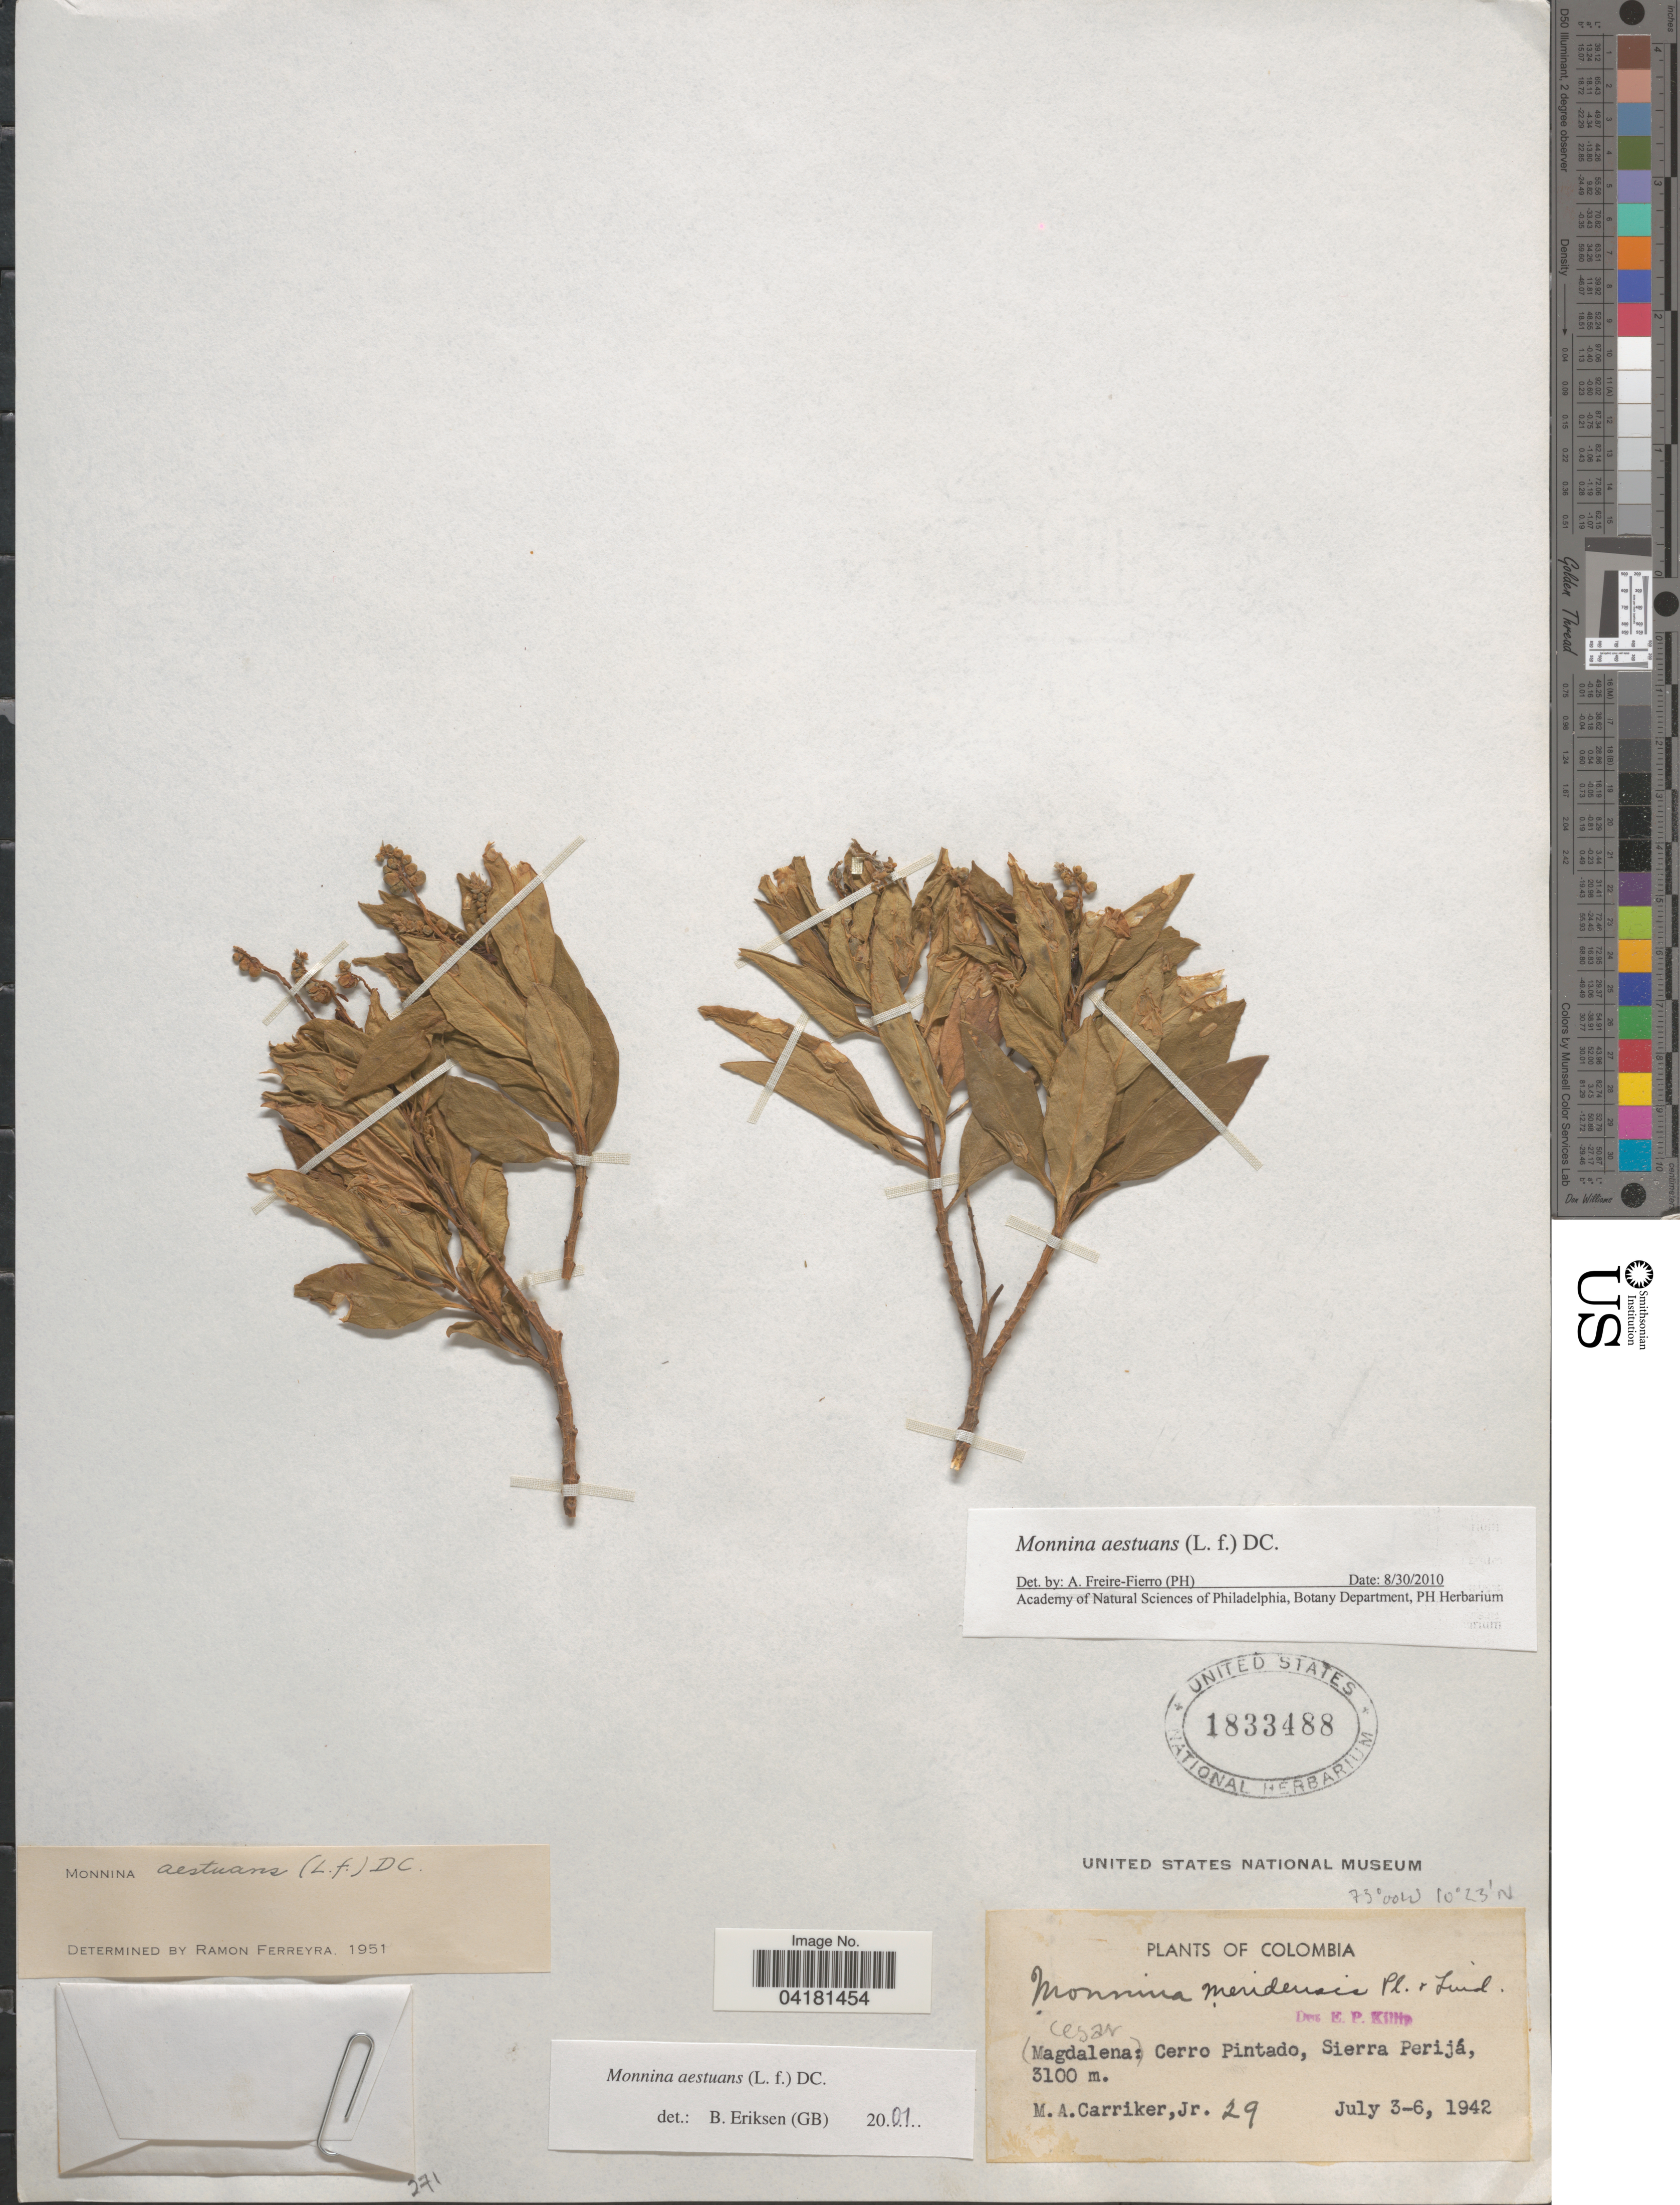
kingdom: Plantae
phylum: Tracheophyta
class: Magnoliopsida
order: Fabales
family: Polygalaceae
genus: Monnina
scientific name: Monnina aestuans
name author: (L. f.) DC.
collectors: M. A. Carriker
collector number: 29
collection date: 1942-07-03/1942-07-06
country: Colombia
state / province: Cesar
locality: Cerro Pintado, Sierra Perijá.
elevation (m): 3100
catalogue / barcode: US 1833488